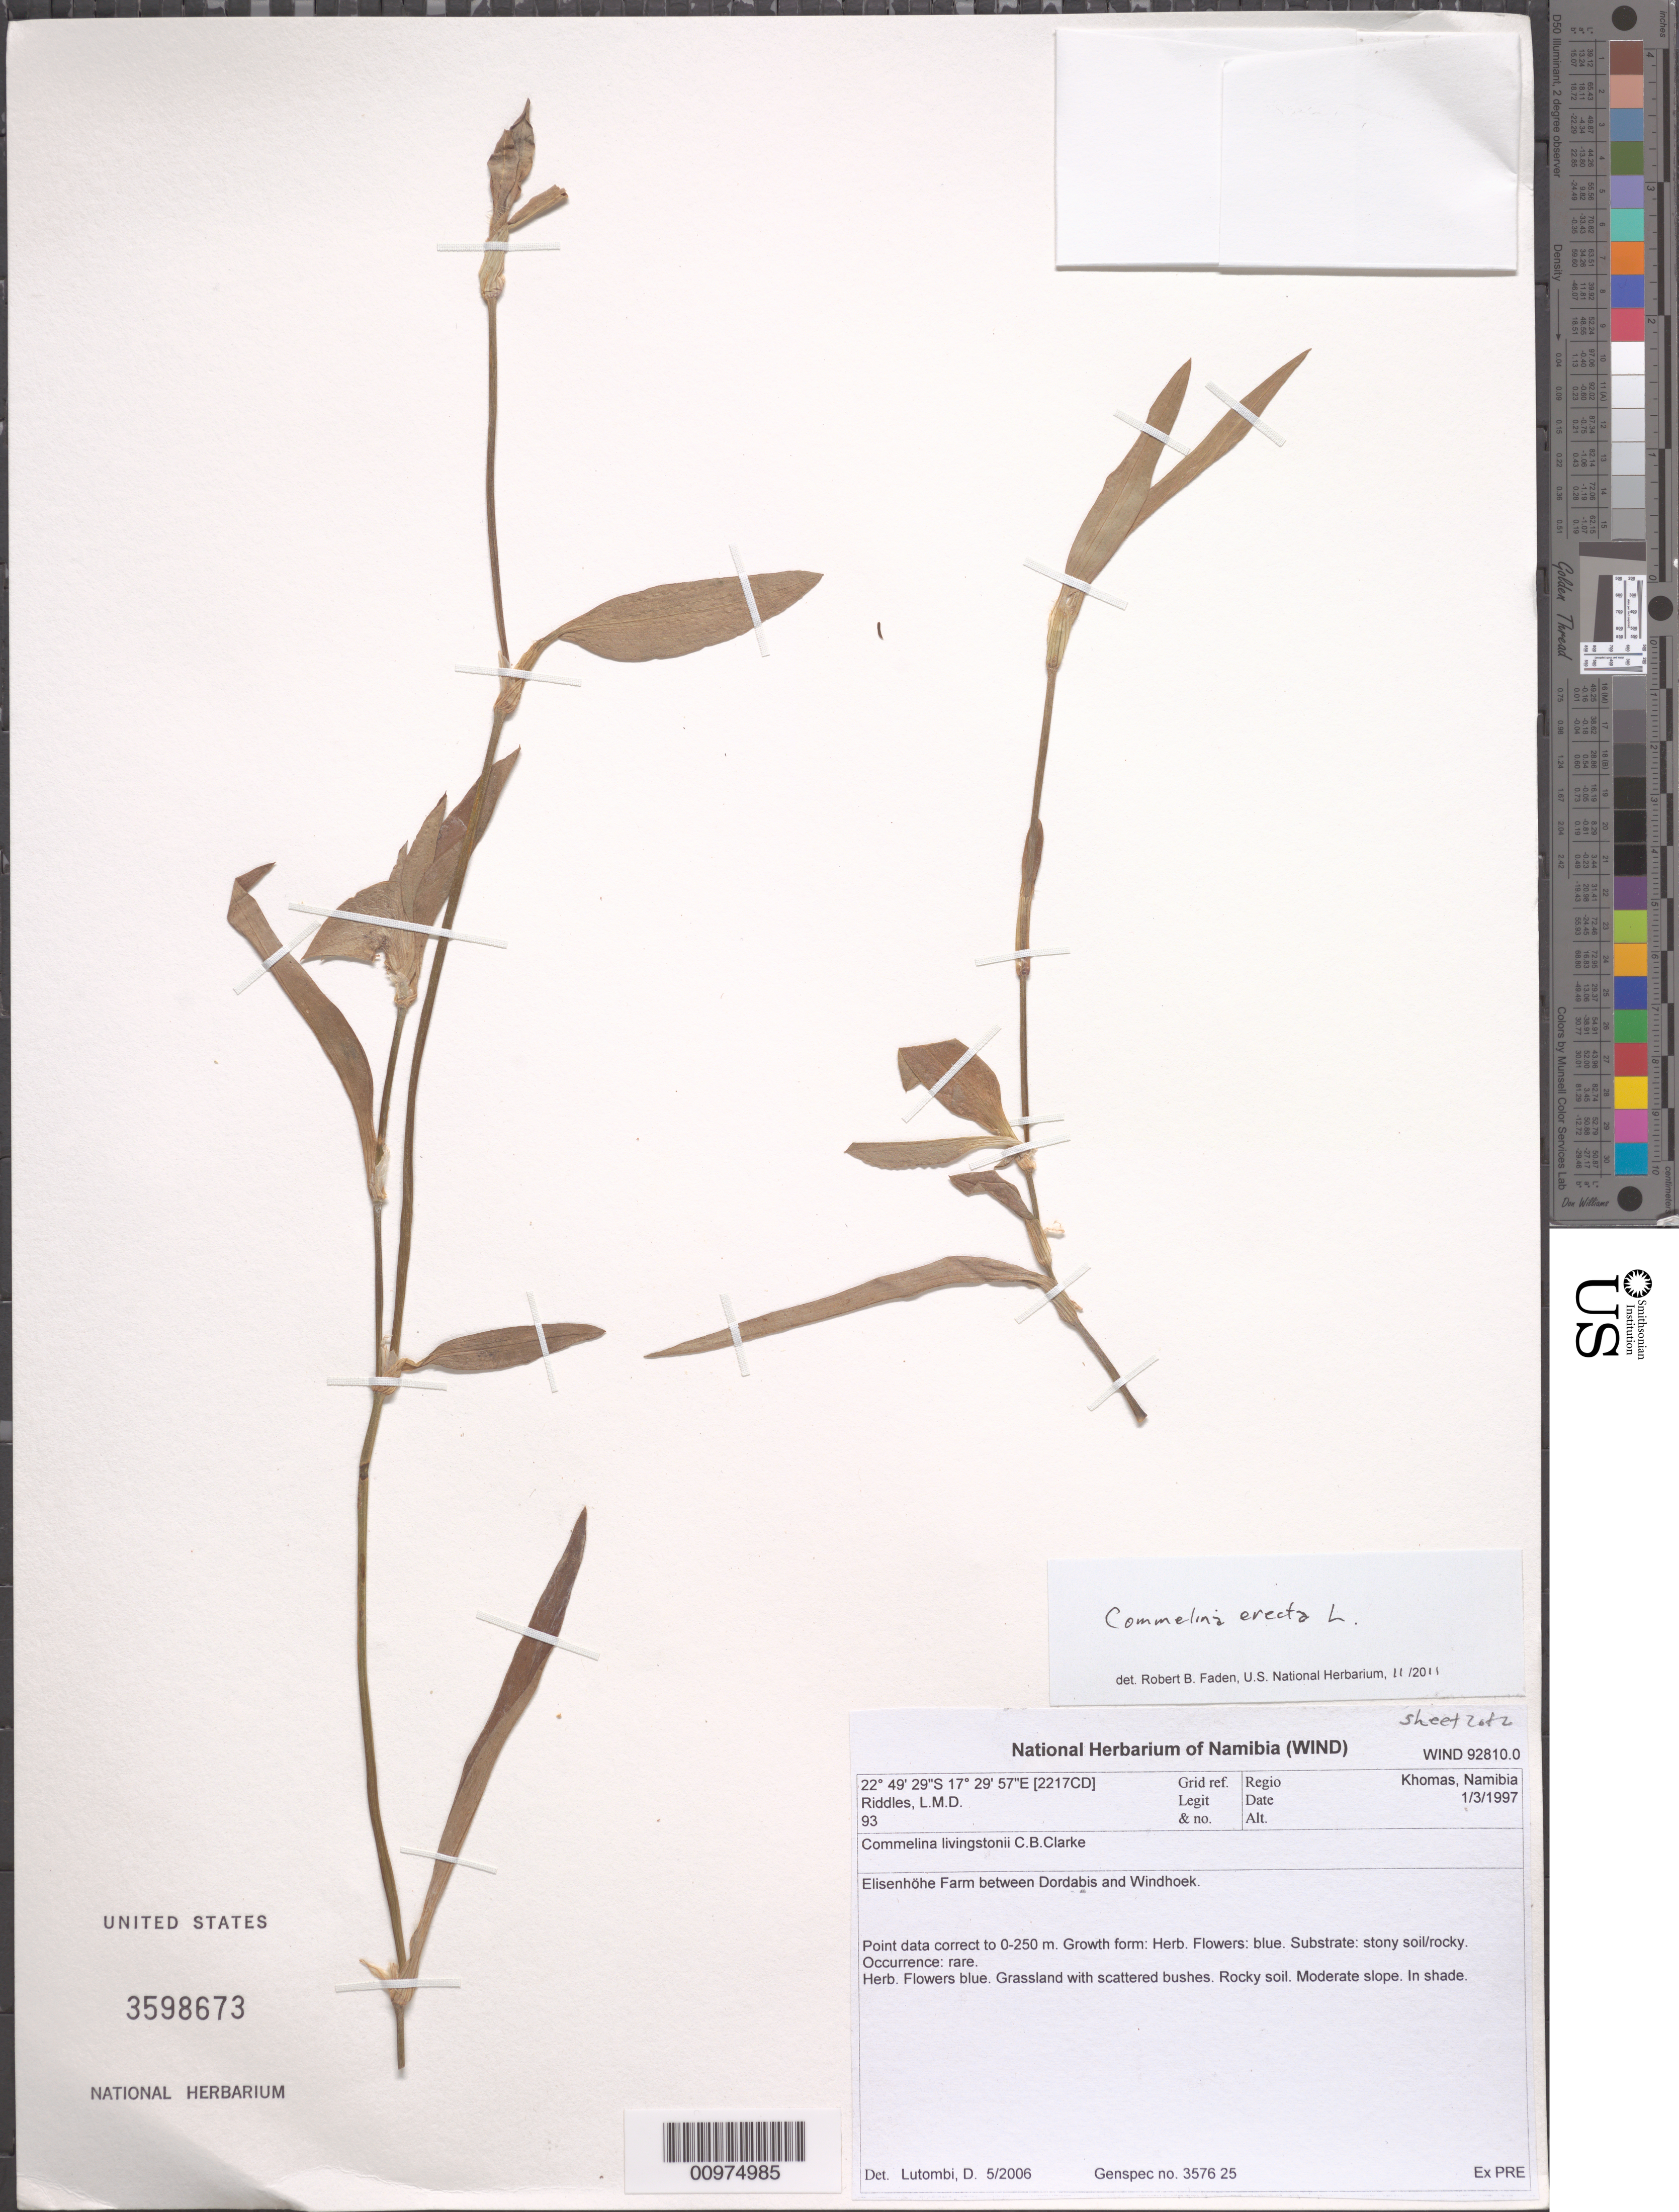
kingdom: Plantae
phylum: Tracheophyta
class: Liliopsida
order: Commelinales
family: Commelinaceae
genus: Commelina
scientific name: Commelina erecta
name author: L.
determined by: Faden, Robert B., (US), Smithsonian Institution - National Museum of Natural History (UNITED STATES)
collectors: L. Riddles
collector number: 93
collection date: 1997-03-01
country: Namibia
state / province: Khomas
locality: Elisenhohe Farm between Dordabis and Windhoek.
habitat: Substrate : stony soil/rocky. Grassland with scattered bushes. Rocky soil. Moderate slope. In shade.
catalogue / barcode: US 3598673